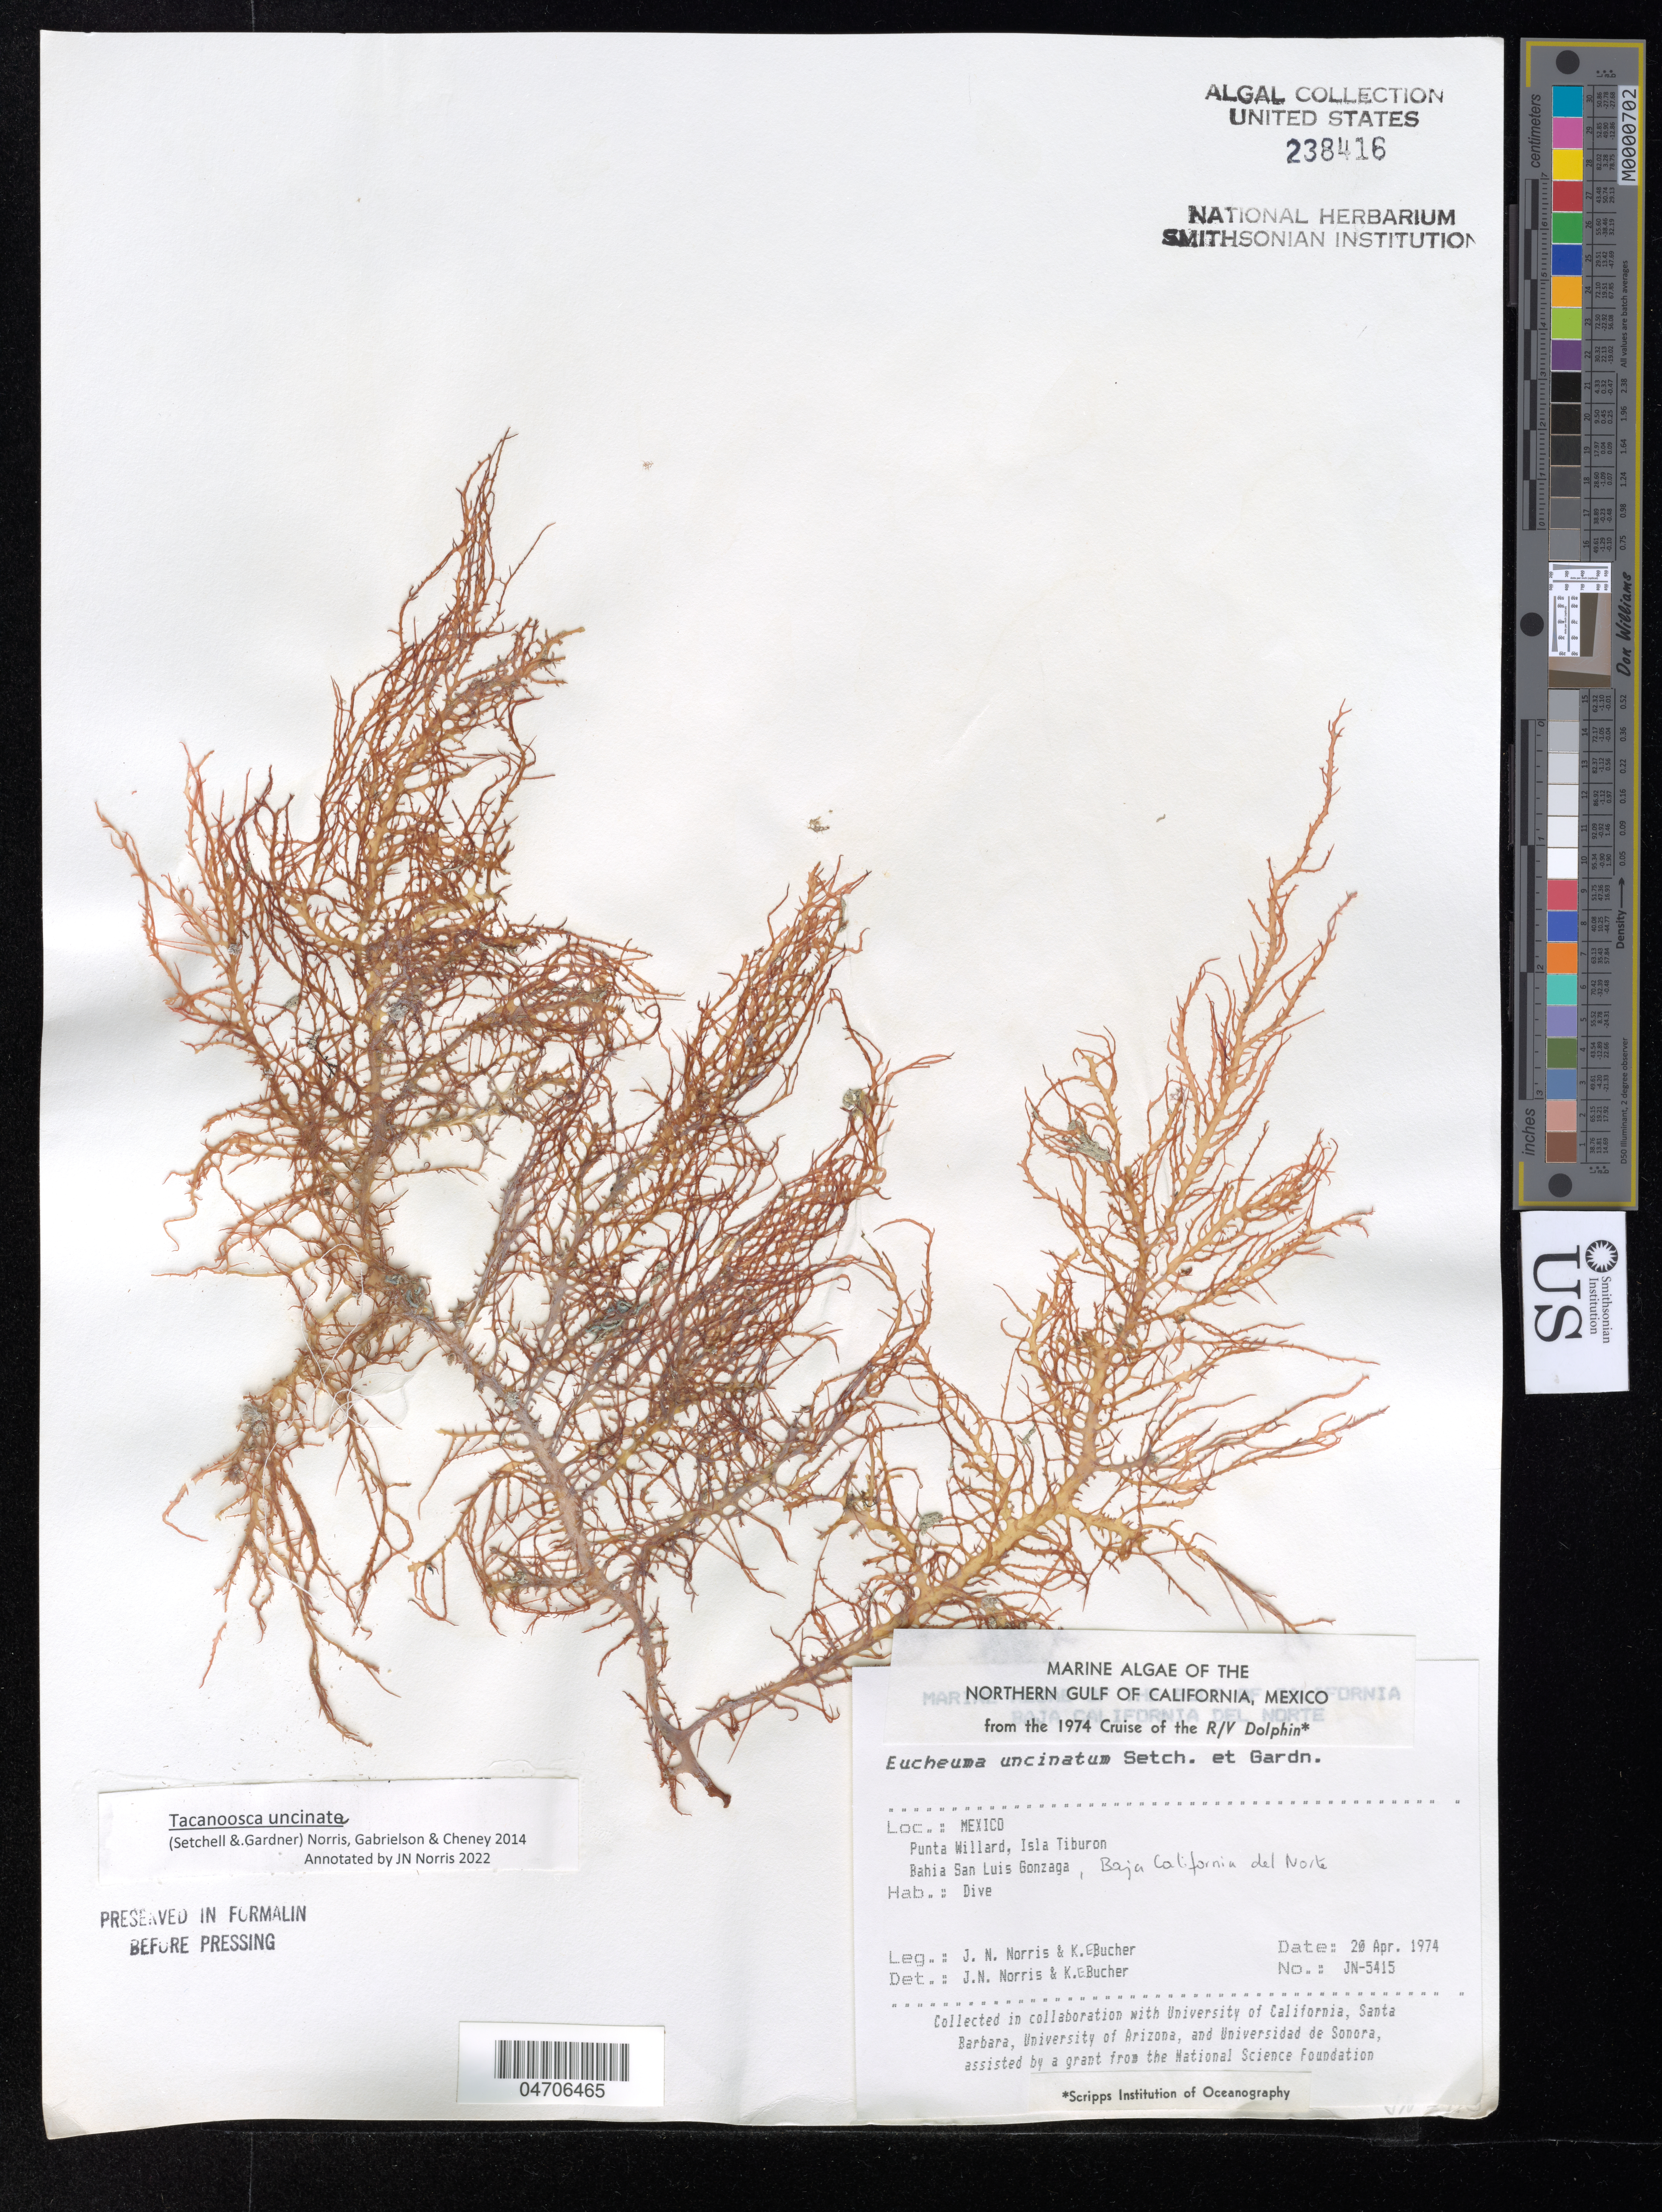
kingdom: Plantae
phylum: Rhodophyta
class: Florideophyceae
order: Gigartinales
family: Solieriaceae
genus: Eucheuma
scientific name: Eucheuma uncinatum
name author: Setch. & N.L. Gardner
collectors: J. Norris & K. E. Bucher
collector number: JN-5415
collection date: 1974-04-20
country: Mexico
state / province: Baja California Norte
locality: The Northern Gulf of California. Punta Willard, Isla Tiburon. Bahia San Luis Gonzaga.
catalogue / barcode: US 238416